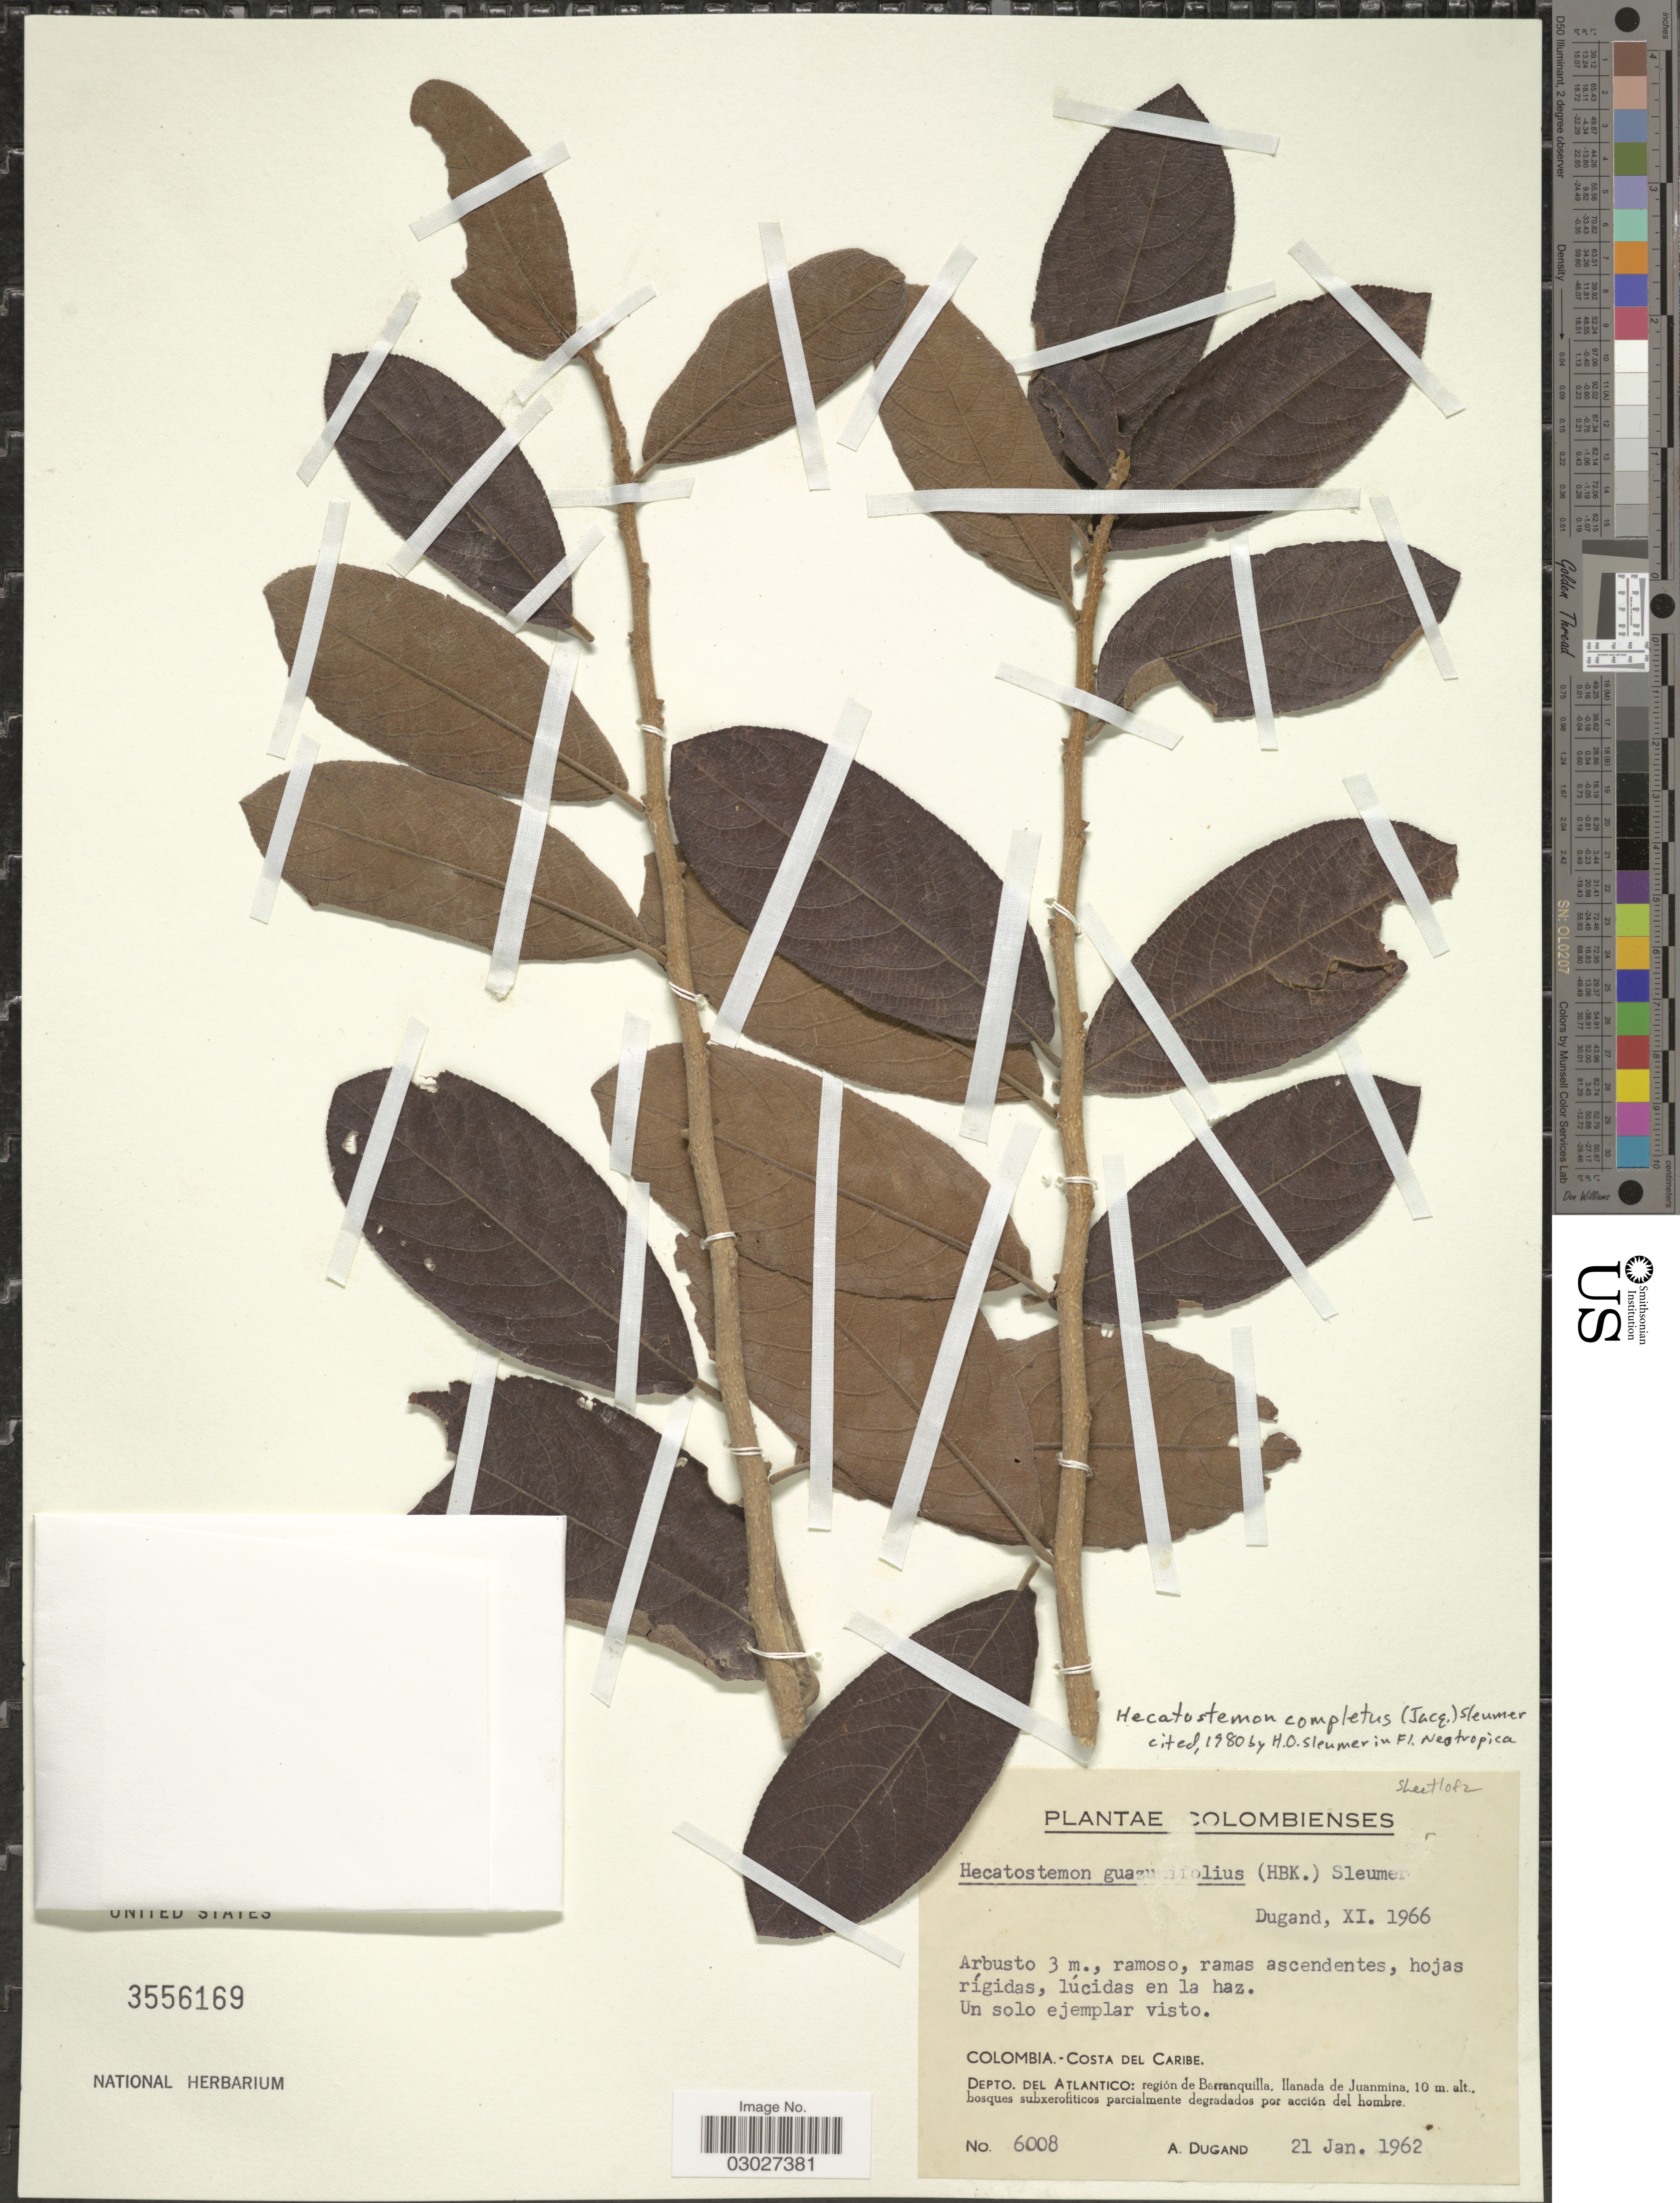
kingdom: Plantae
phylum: Tracheophyta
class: Magnoliopsida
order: Malpighiales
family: Salicaceae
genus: Casearia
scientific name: Casearia completa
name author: (Jacq.) T. Samar. & M.H. Alford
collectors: A. Dugand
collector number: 6008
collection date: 1962-01-21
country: Colombia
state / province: Atlántico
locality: Costa Del Caribe. Depto. del Atlantico: región de Barranquilla, llanada de Juanmina.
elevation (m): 10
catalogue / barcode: US 3556169